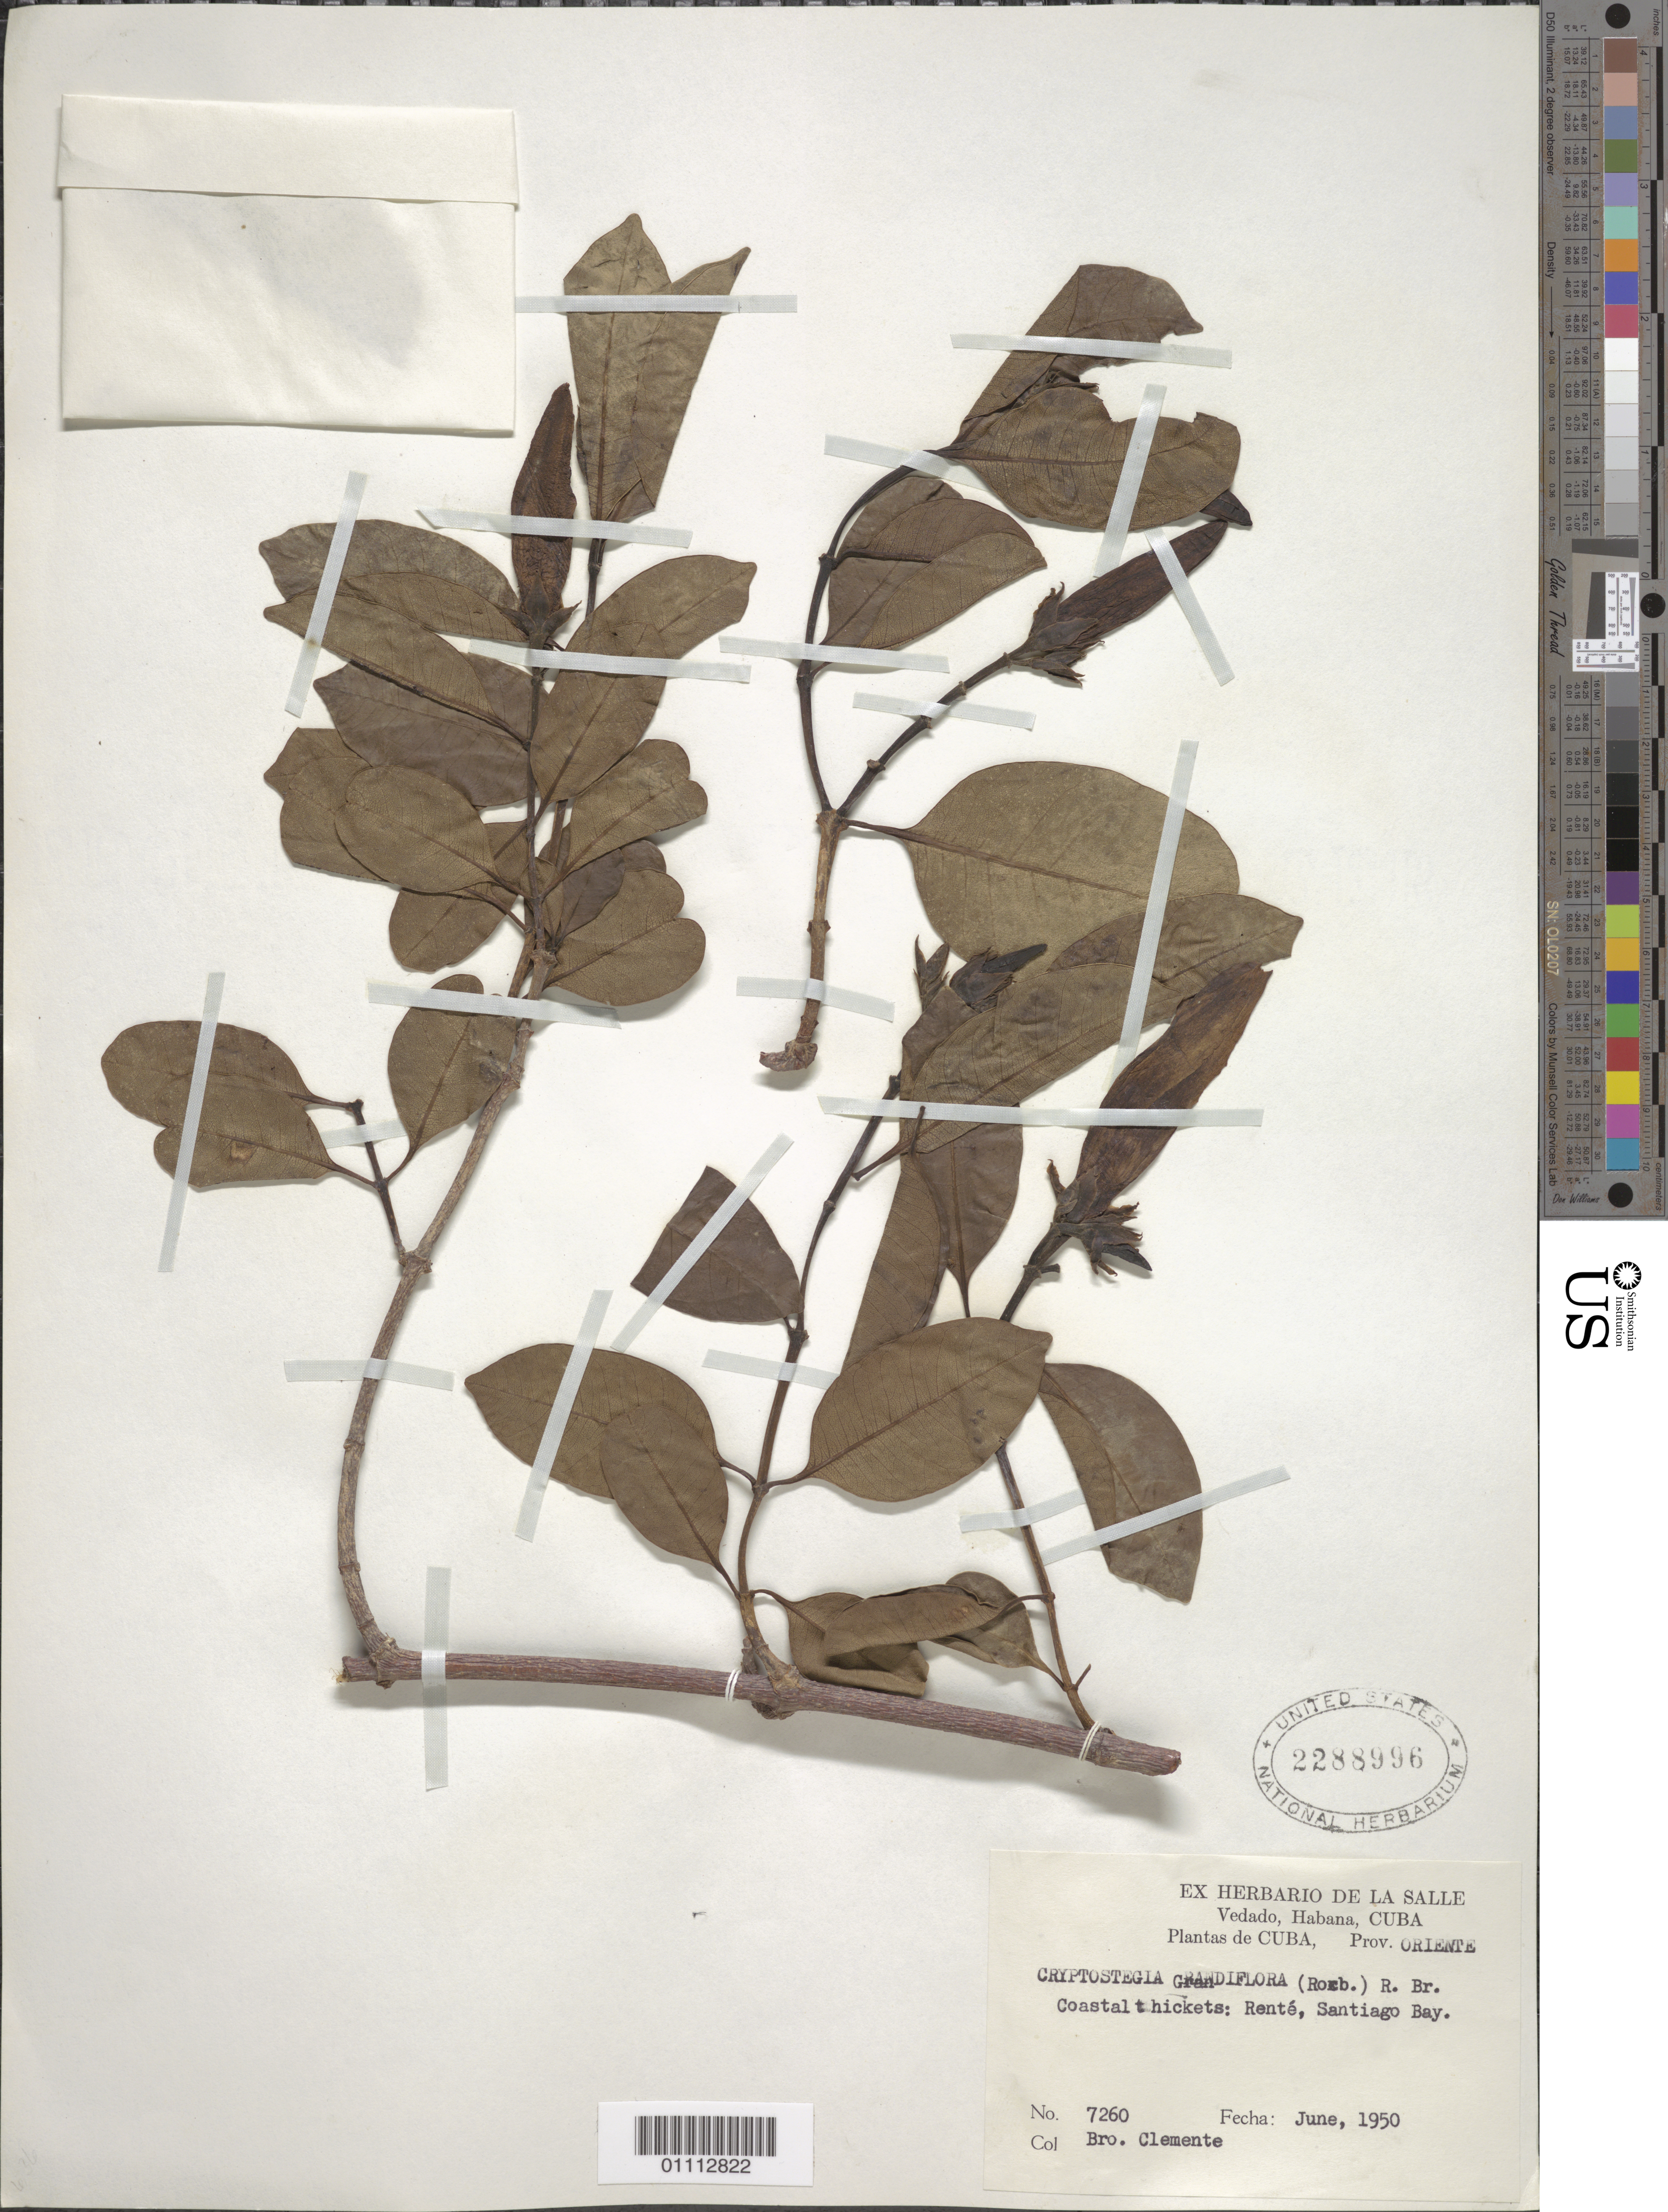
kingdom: Plantae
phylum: Tracheophyta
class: Magnoliopsida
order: Gentianales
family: Apocynaceae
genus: Cryptostegia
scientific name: Cryptostegia grandiflora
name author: Roxb. ex R. Br.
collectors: Bro. Clemente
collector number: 7260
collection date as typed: Jun 1950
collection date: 1950-06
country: Cuba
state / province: Santiago de Cuba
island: Cuba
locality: Coastal thickets: Rente, Santiago Bay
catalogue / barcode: US 2288996